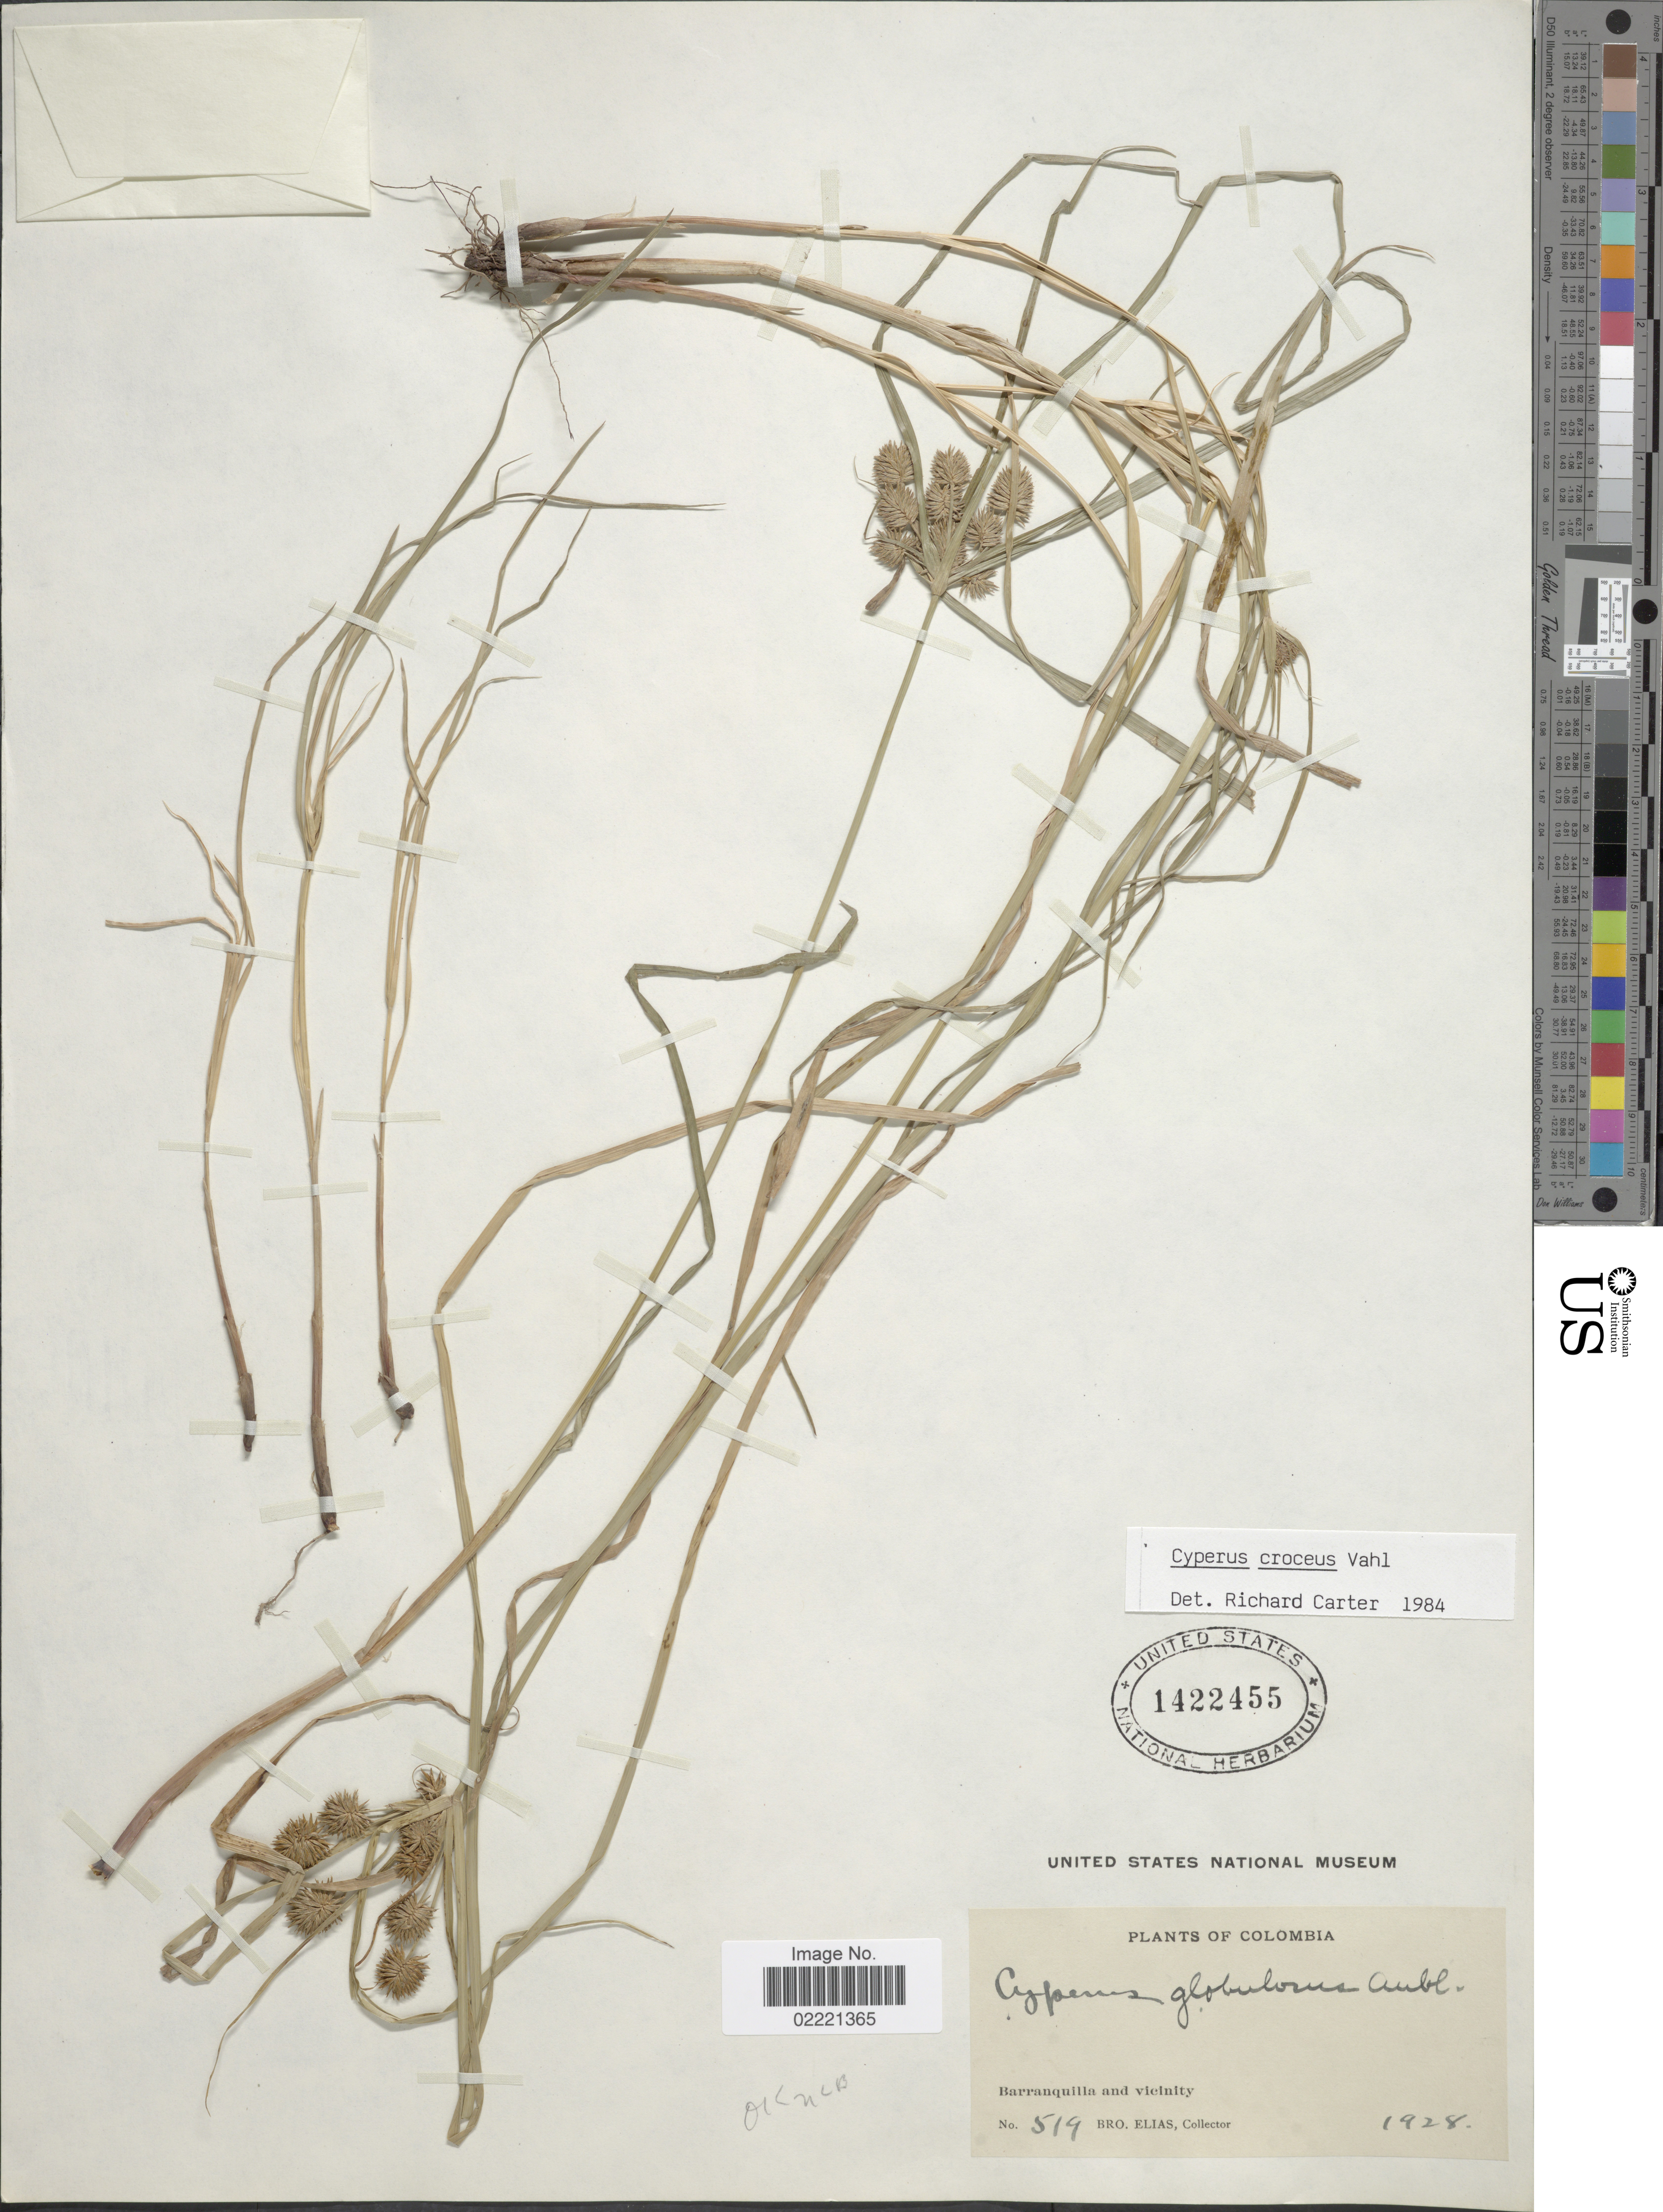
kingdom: Plantae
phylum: Tracheophyta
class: Liliopsida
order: Poales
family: Cyperaceae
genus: Cyperus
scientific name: Cyperus croceus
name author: Vahl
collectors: Bro. Elias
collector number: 519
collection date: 1928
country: Colombia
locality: Barranquilla and vicinity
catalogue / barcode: US 1422455